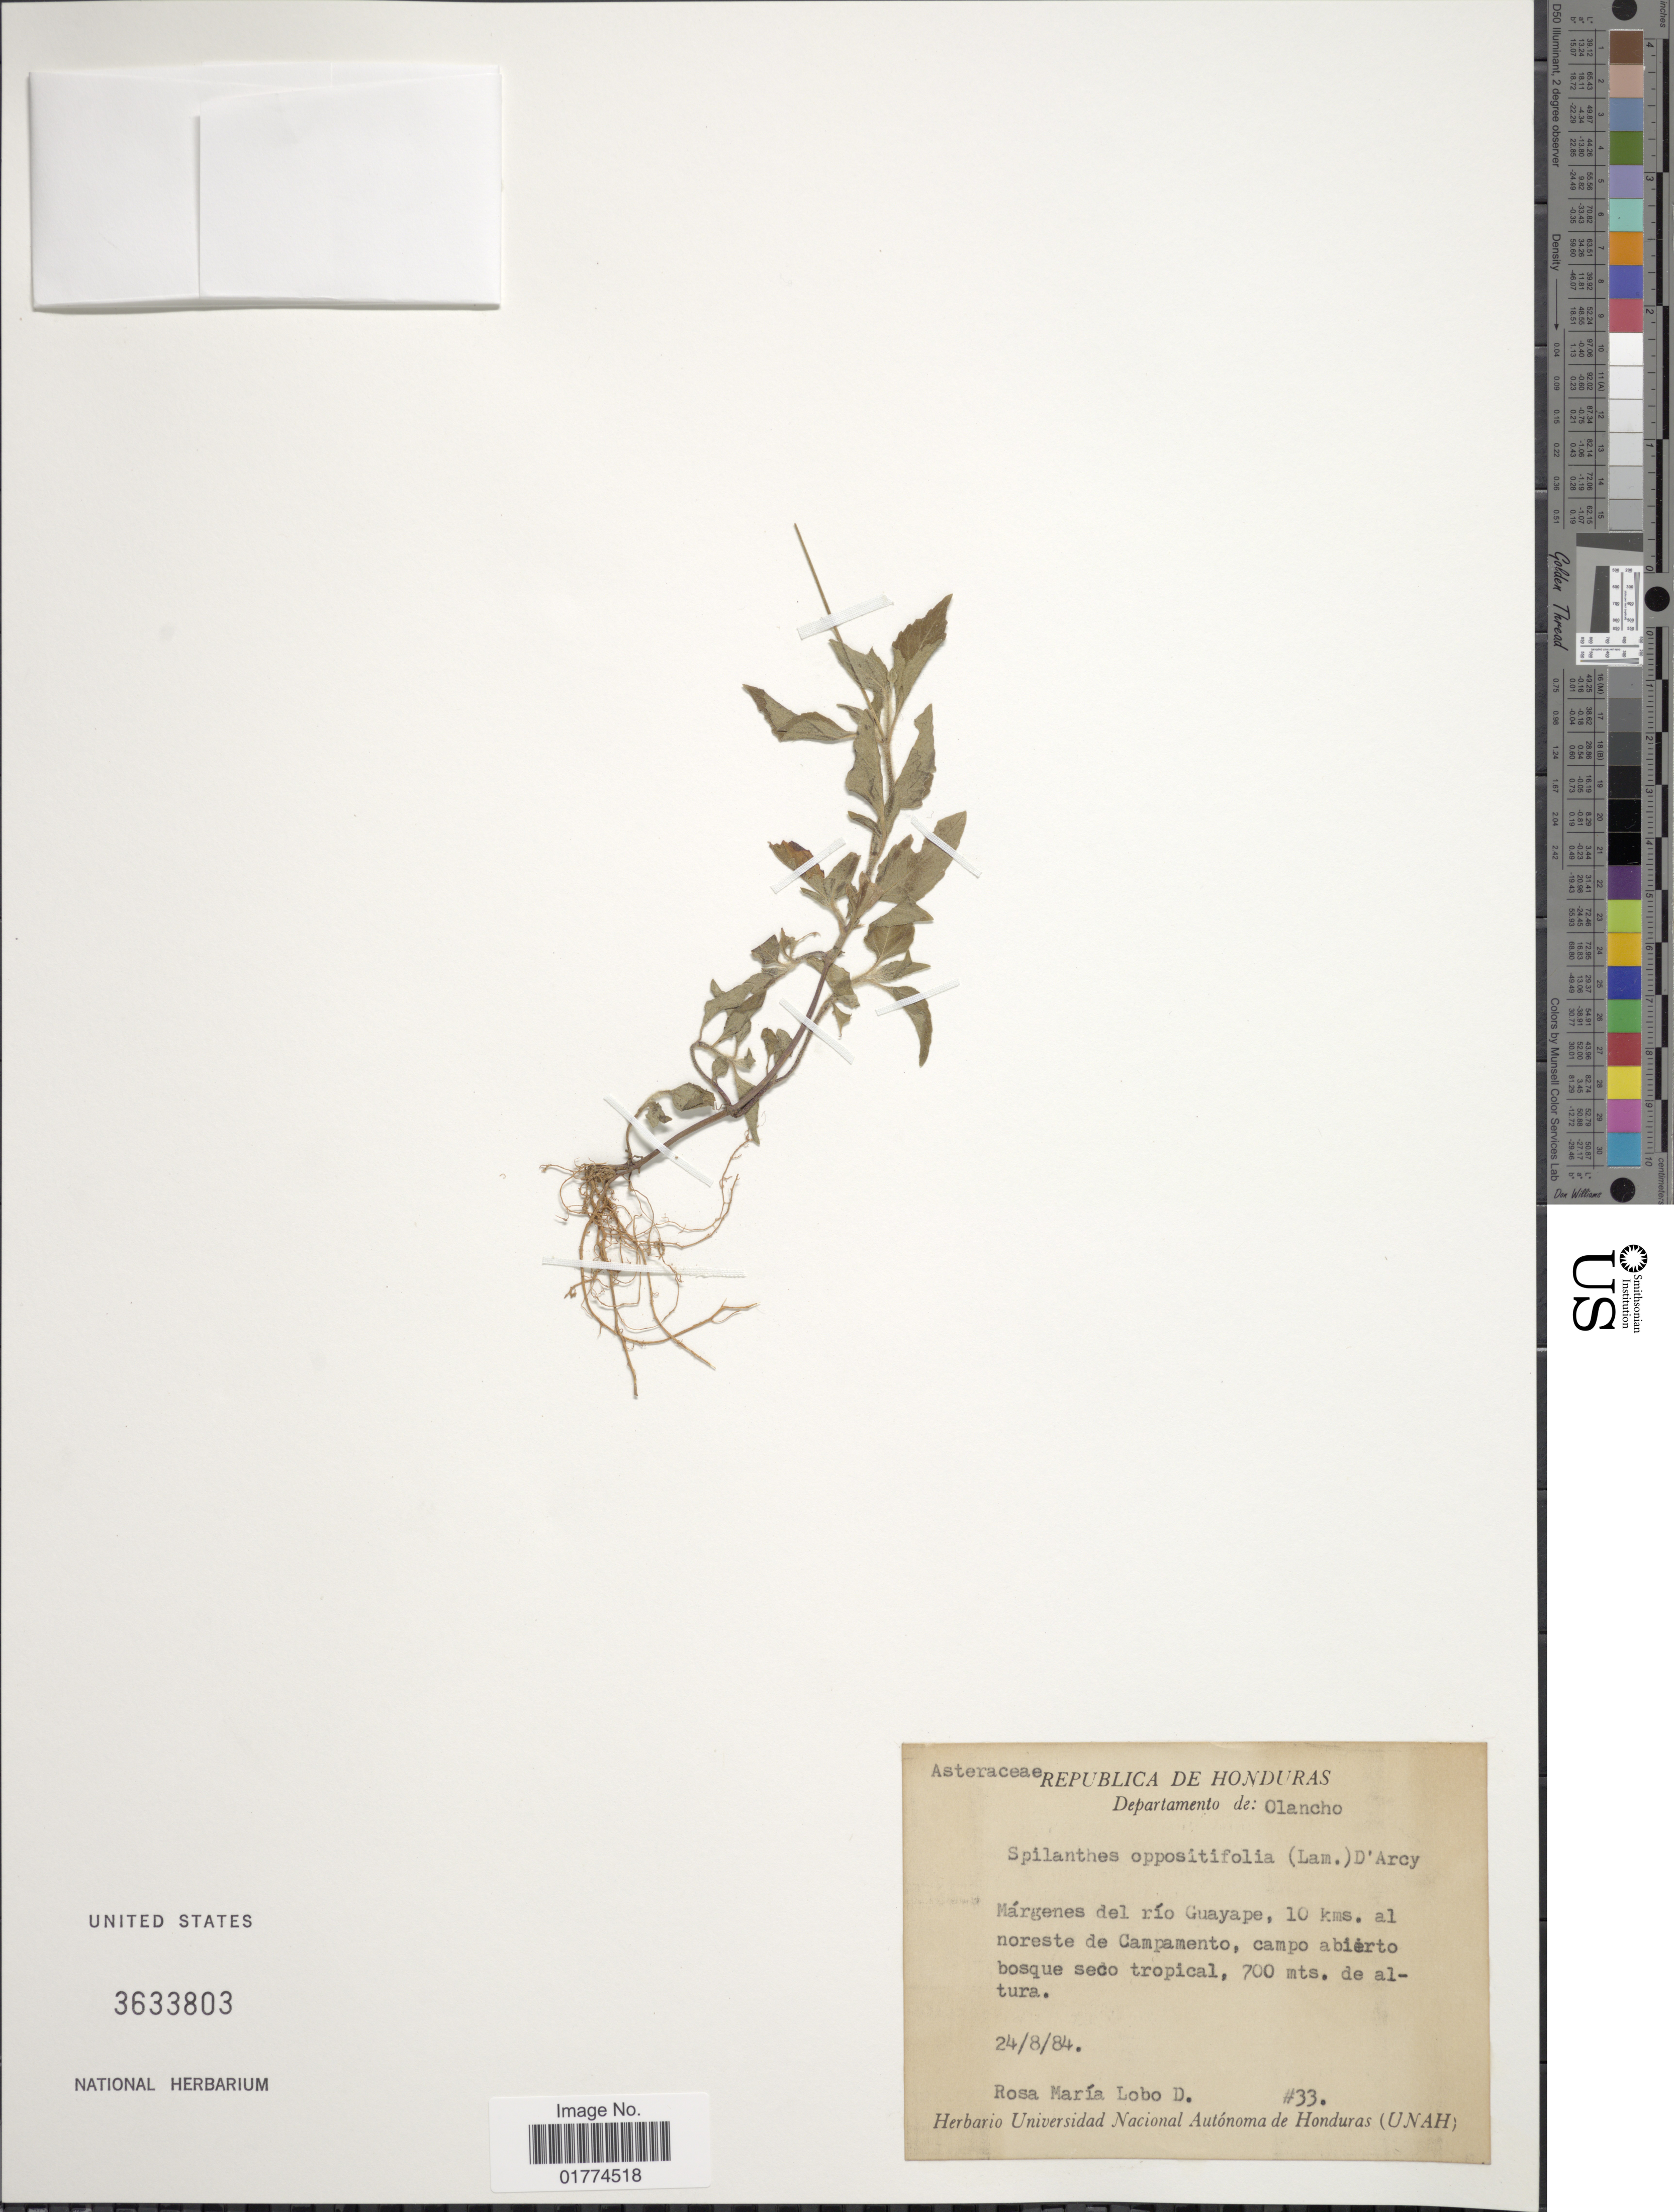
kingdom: Plantae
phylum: Tracheophyta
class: Magnoliopsida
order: Asterales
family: Asteraceae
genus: Spilanthes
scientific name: Spilanthes oppositifolia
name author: (Lam.) D'Arcy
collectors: R. Lobo D.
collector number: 33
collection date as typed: Transcribed d/m/y: 24/8/84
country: Honduras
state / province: Olancho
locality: Márgenes del río Guayape, 10 kms. al noreste de Campamento, campo abierto bosque sedo tropical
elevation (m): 700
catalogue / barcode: US 3633803